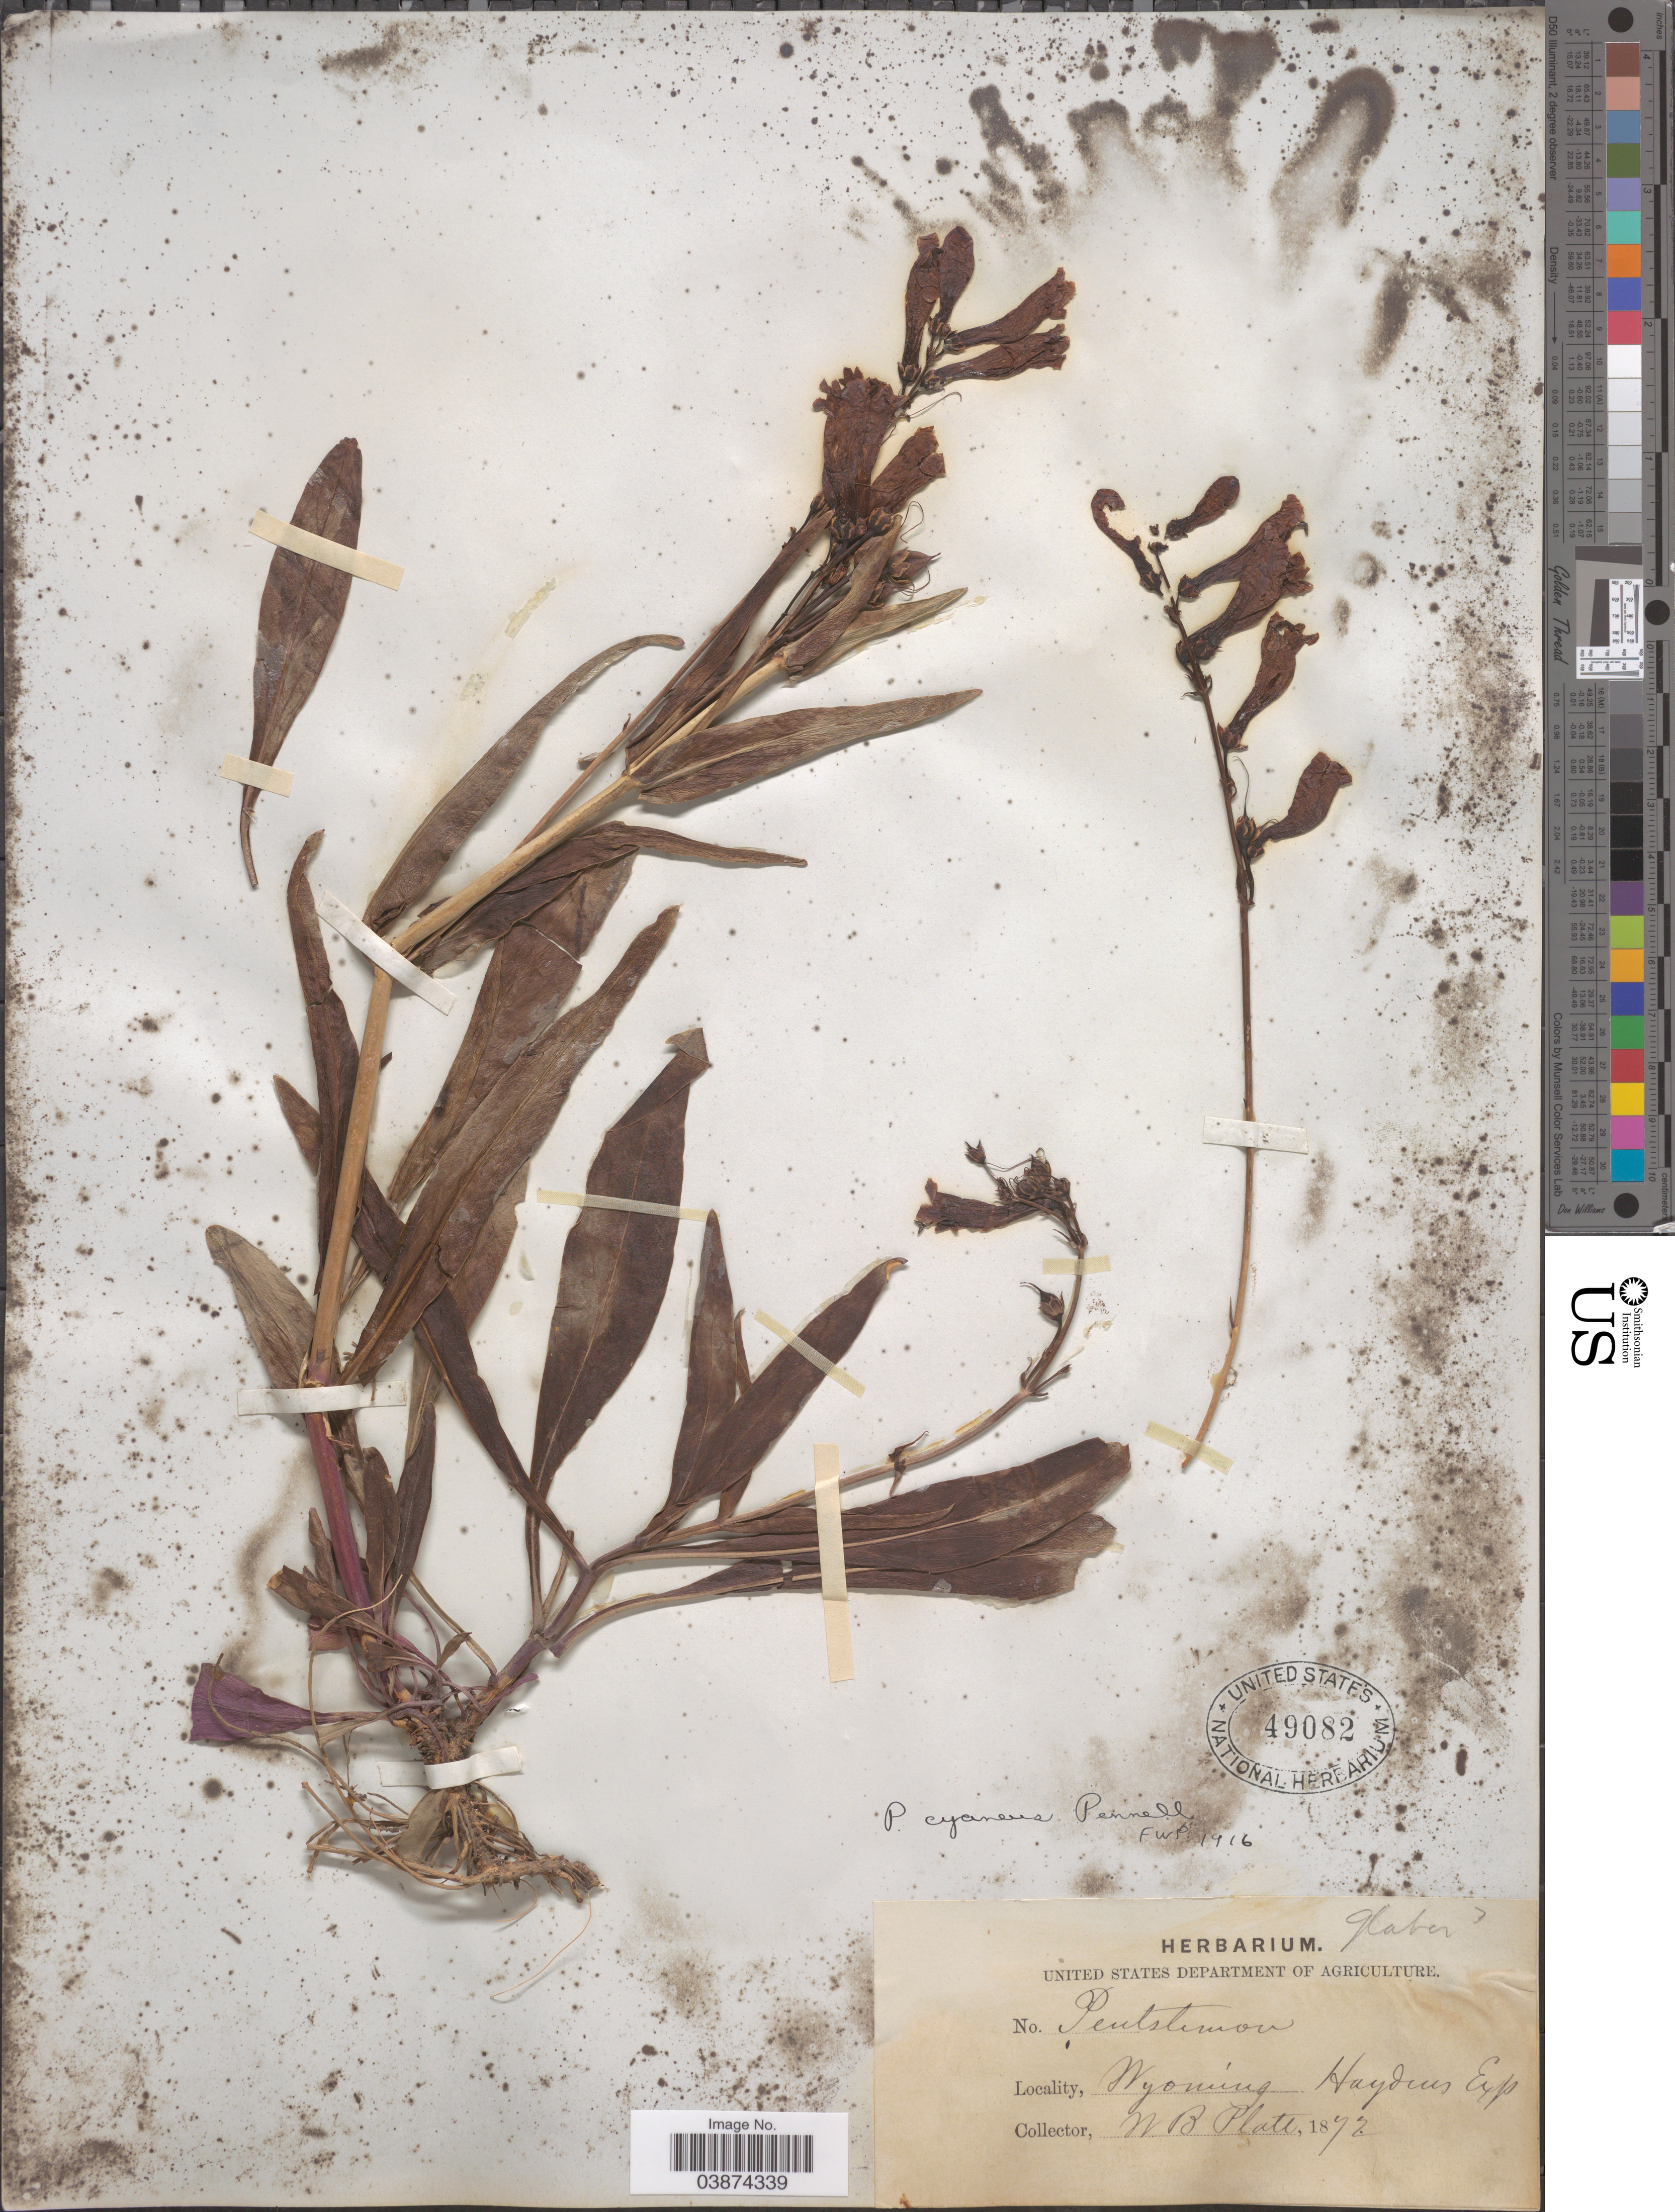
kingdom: Plantae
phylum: Tracheophyta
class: Magnoliopsida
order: Lamiales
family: Plantaginaceae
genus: Penstemon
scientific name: Penstemon cyaneus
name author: Pennell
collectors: W. B. Platt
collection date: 1872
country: United States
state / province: Wyoming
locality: Haydens Exp.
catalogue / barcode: US 49082